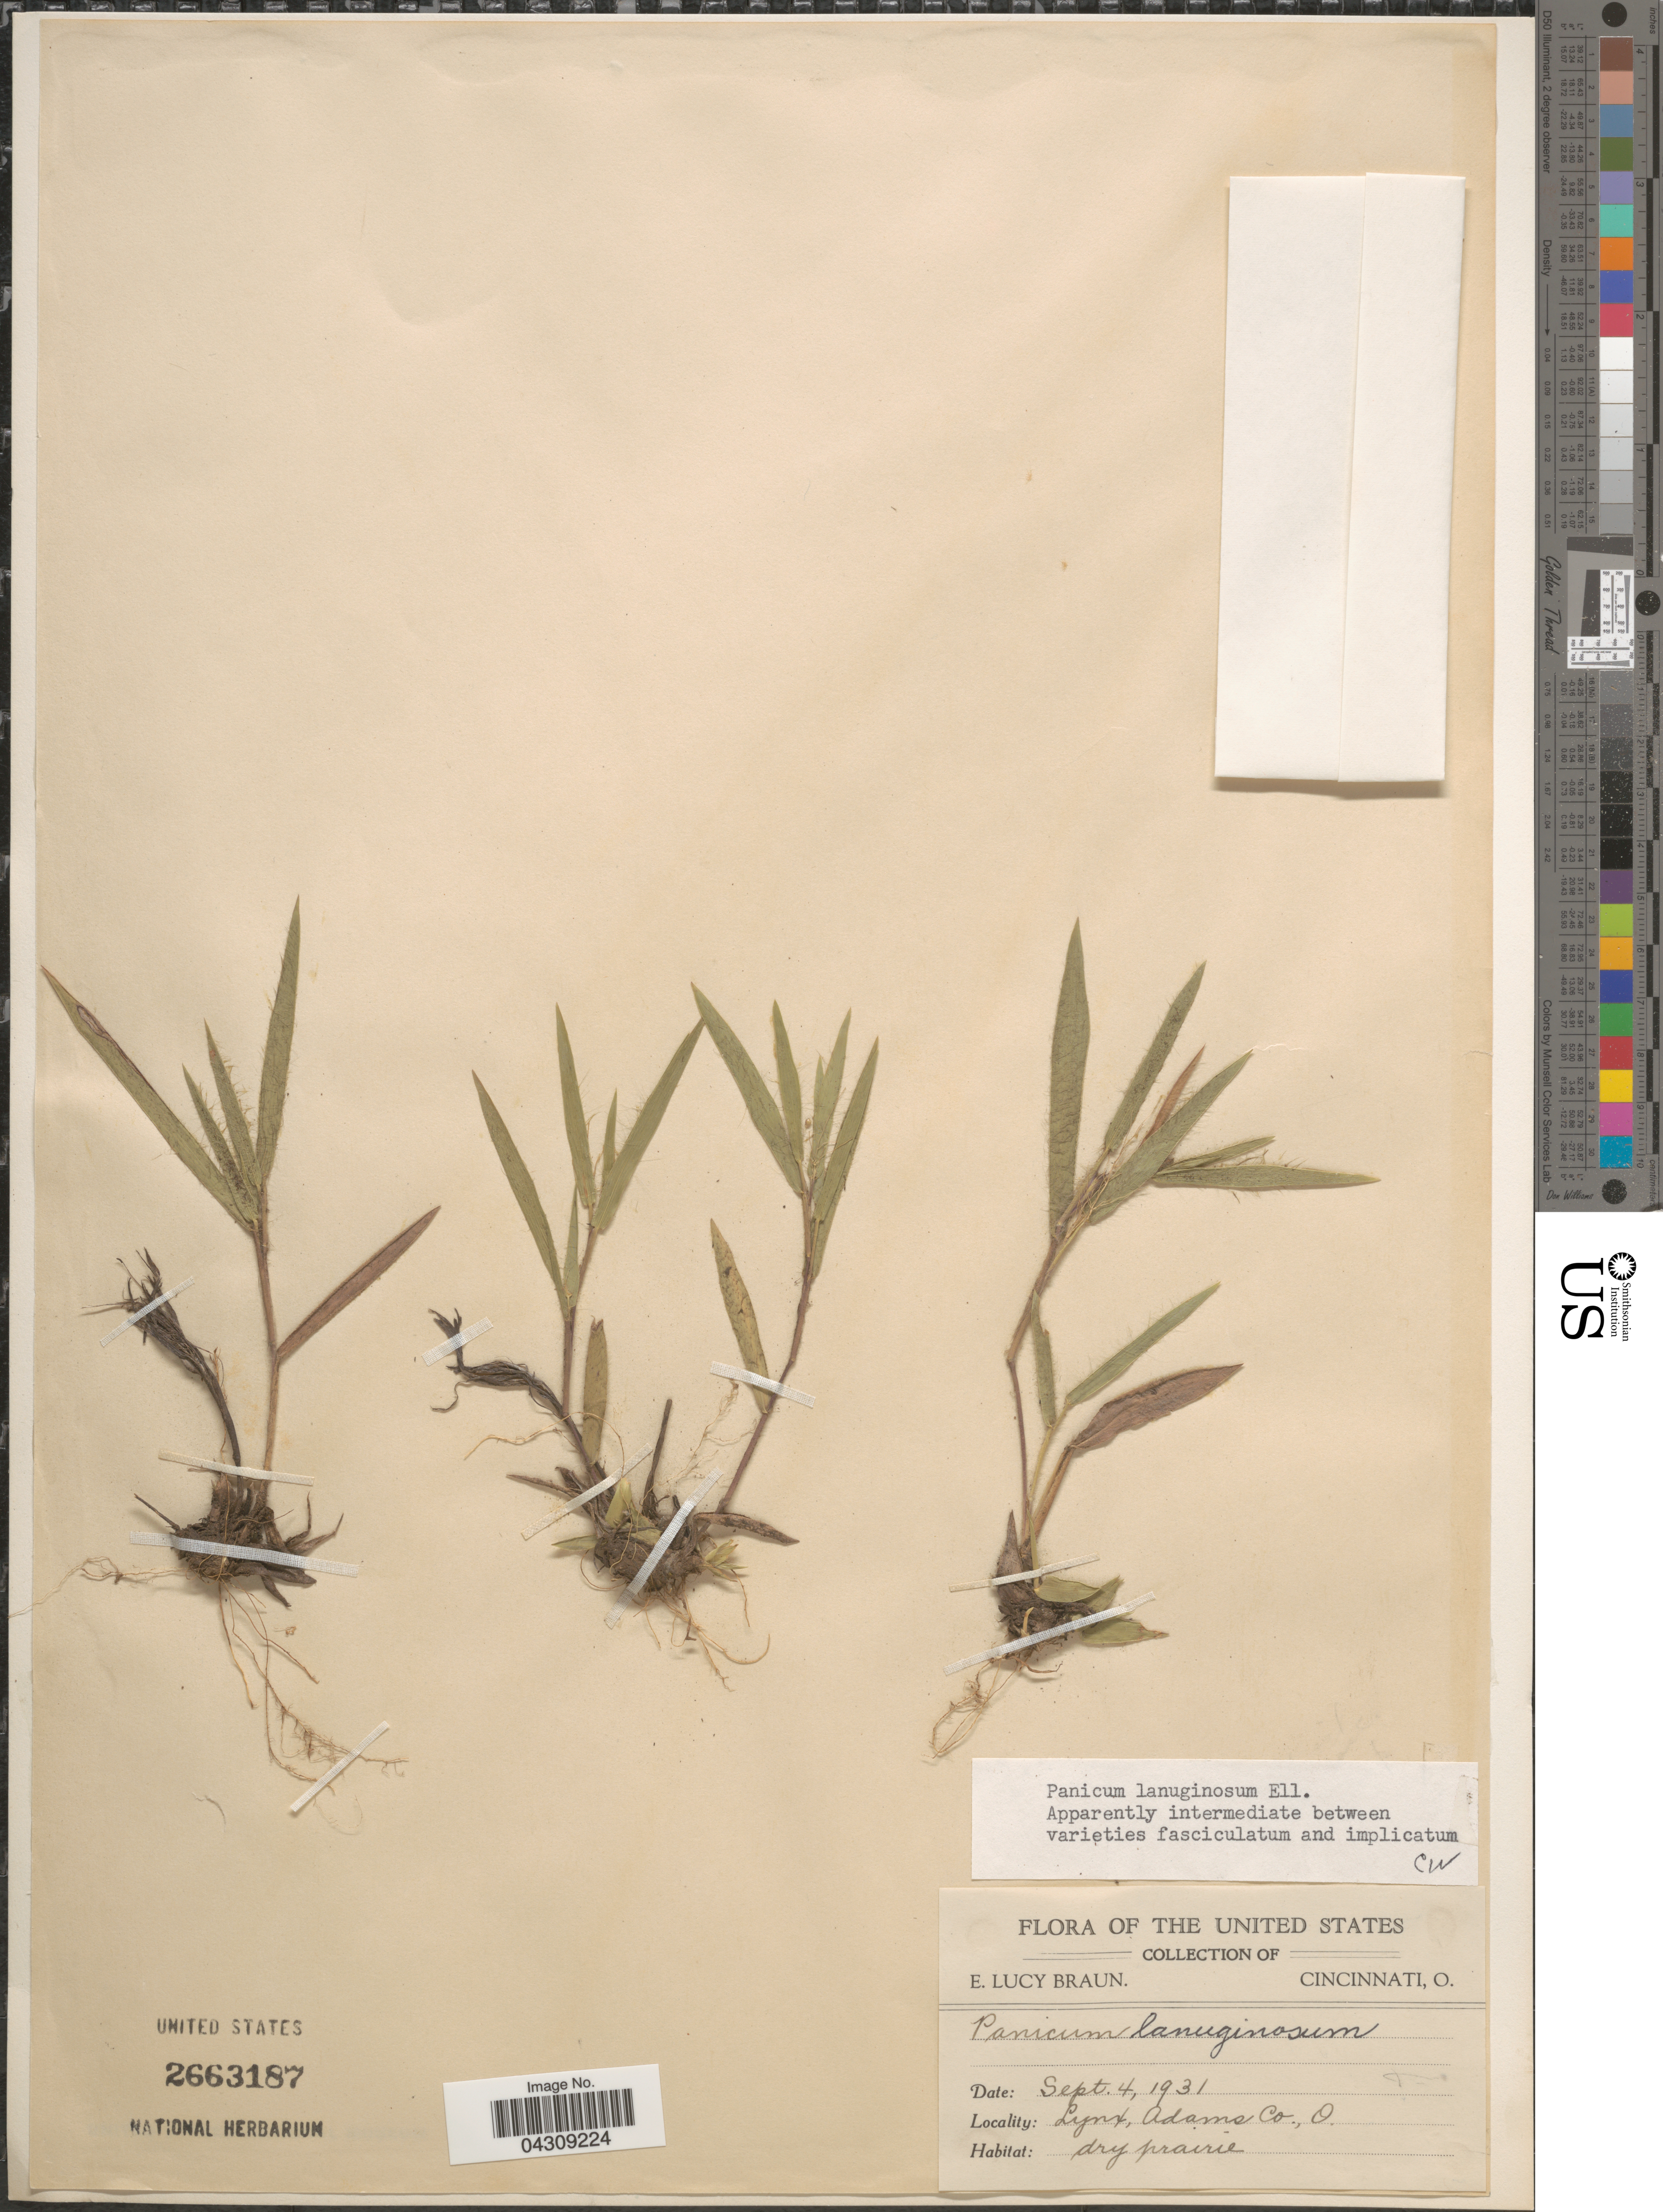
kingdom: Plantae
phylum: Tracheophyta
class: Liliopsida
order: Poales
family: Poaceae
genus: Dichanthelium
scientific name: Dichanthelium acuminatum var. acuminatum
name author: (Sw.) Gould & C.A. Clark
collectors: E. L. Braun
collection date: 1931-09-04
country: United States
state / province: Ohio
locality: Lynx, Adams Co. Dry prairie.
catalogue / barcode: US 2663187